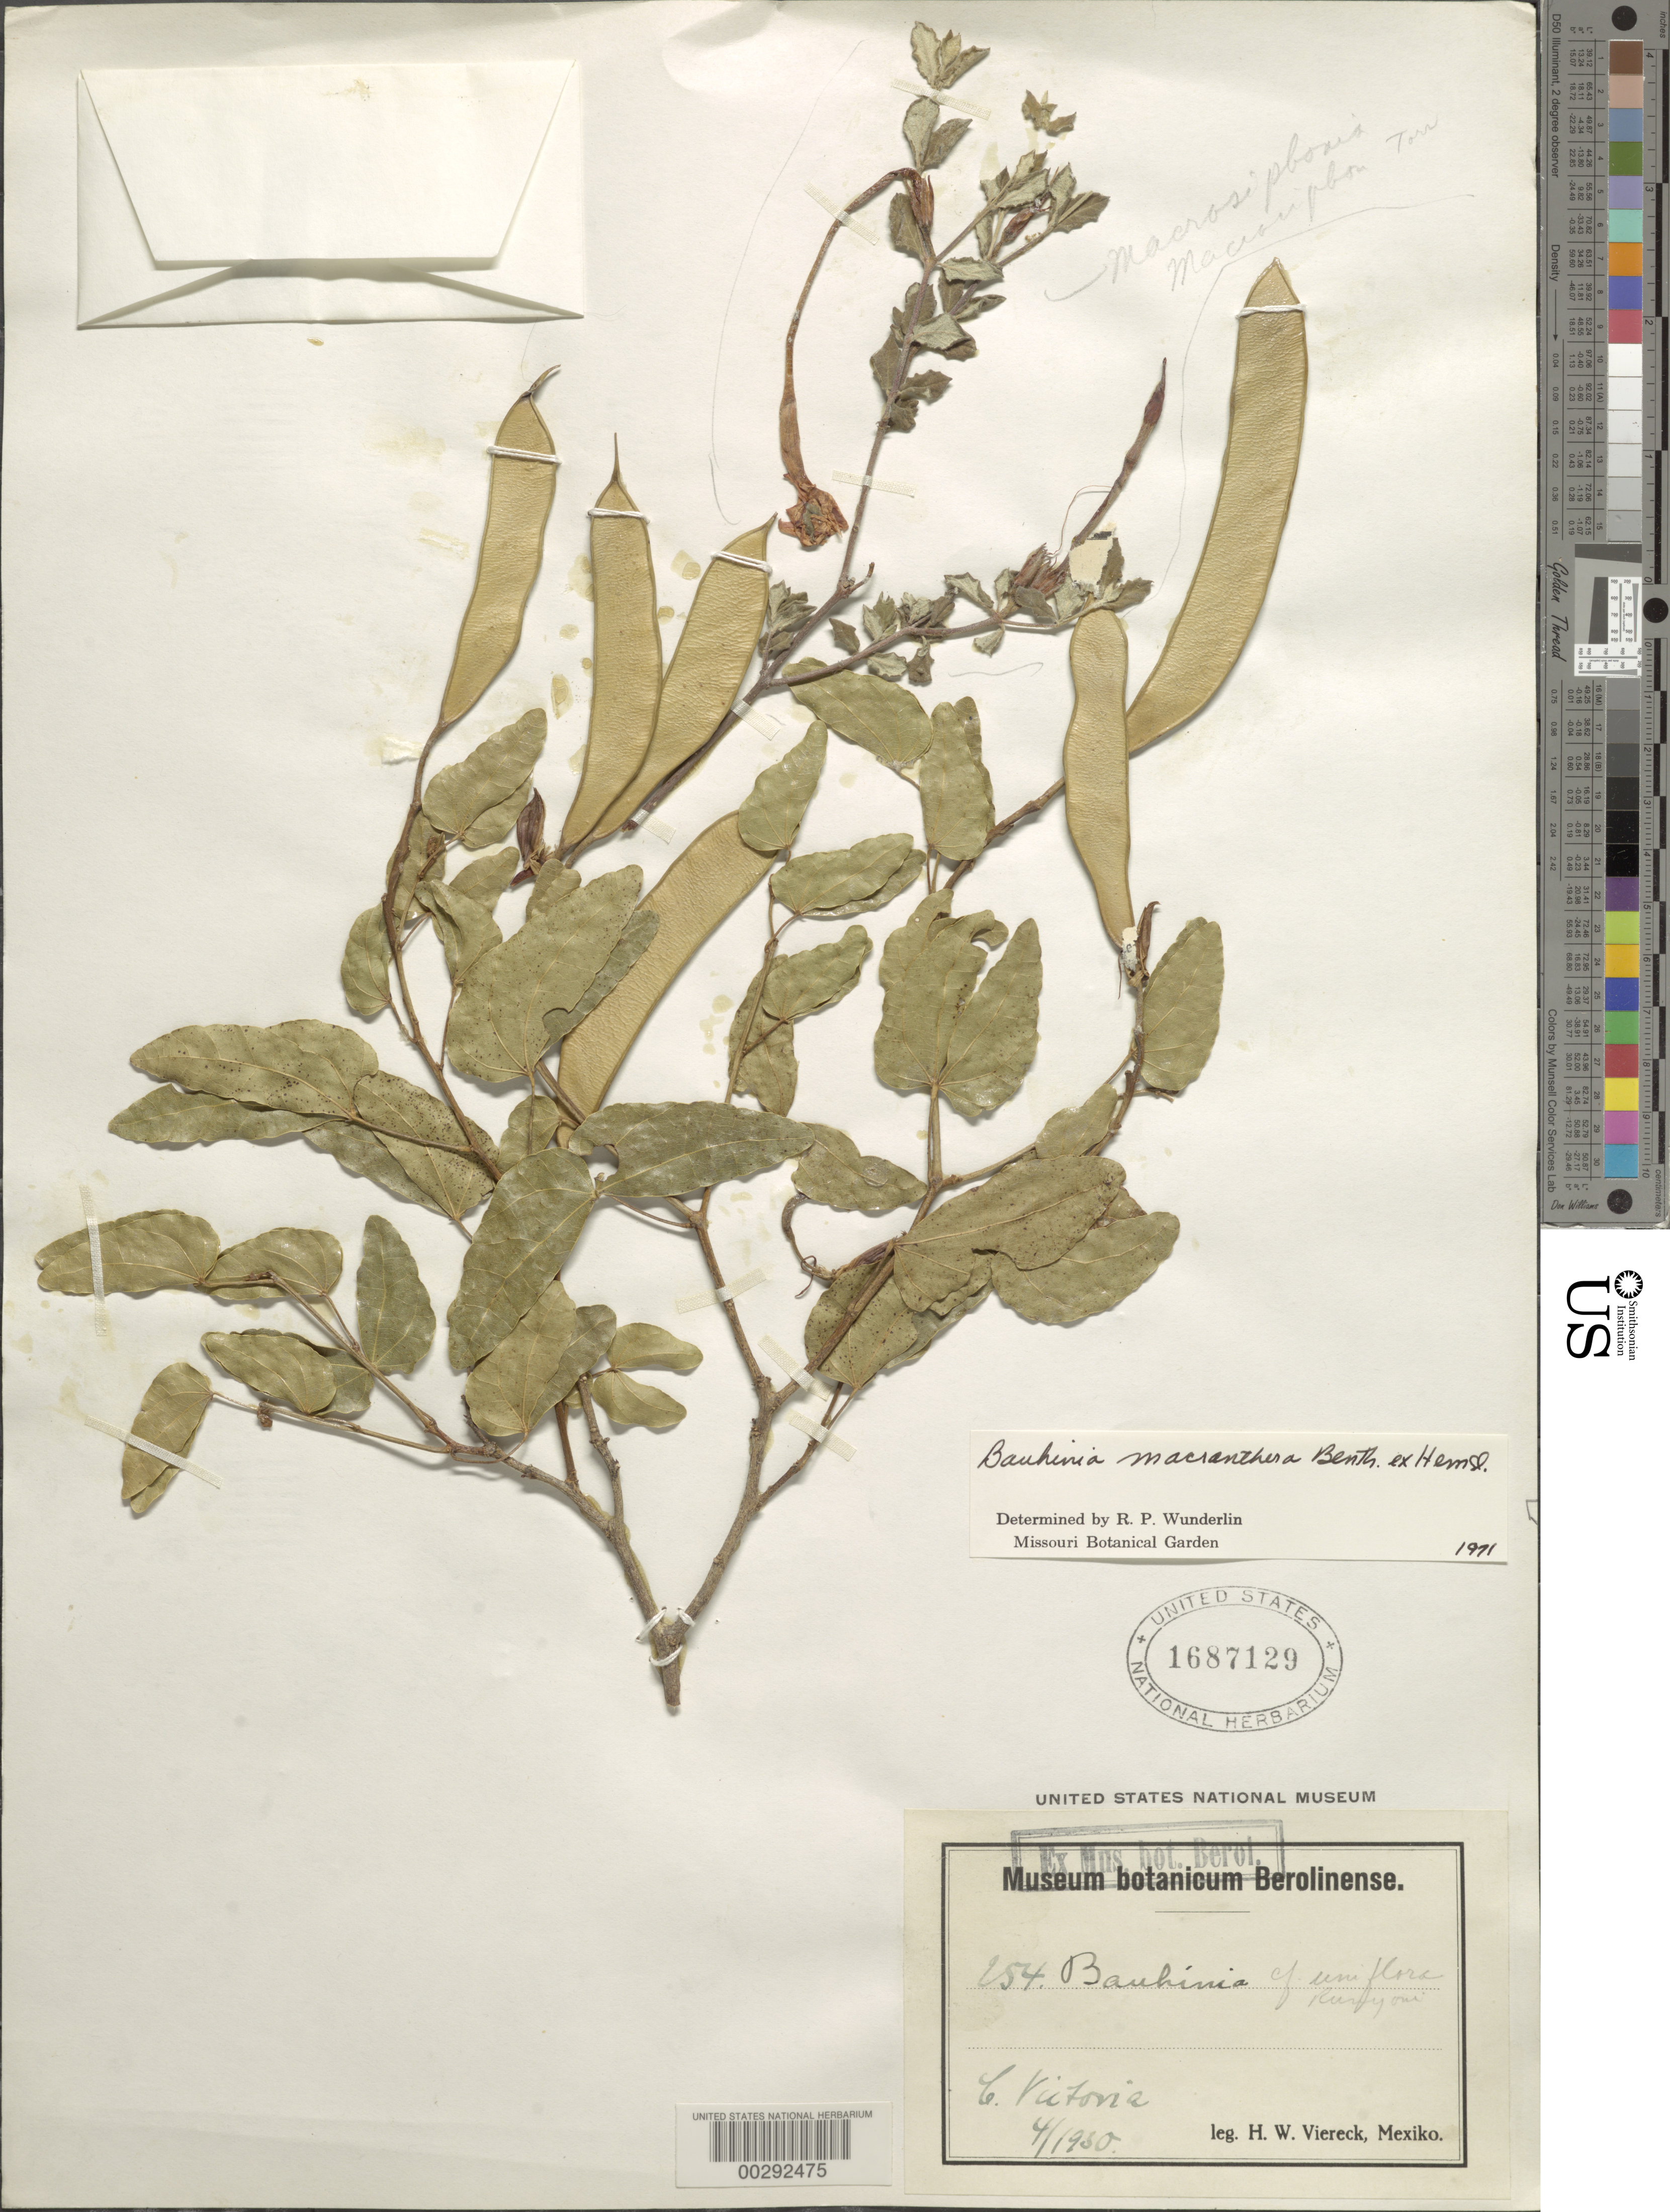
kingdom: Plantae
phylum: Tracheophyta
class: Magnoliopsida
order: Fabales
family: Fabaceae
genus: Bauhinia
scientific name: Bauhinia macranthera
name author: Benth. ex Hemsl.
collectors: H. W. Viereck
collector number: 254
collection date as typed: Apr 1930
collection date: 1930-04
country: Mexico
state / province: Tamaulipas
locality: Cd. Victoria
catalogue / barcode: US 1687129